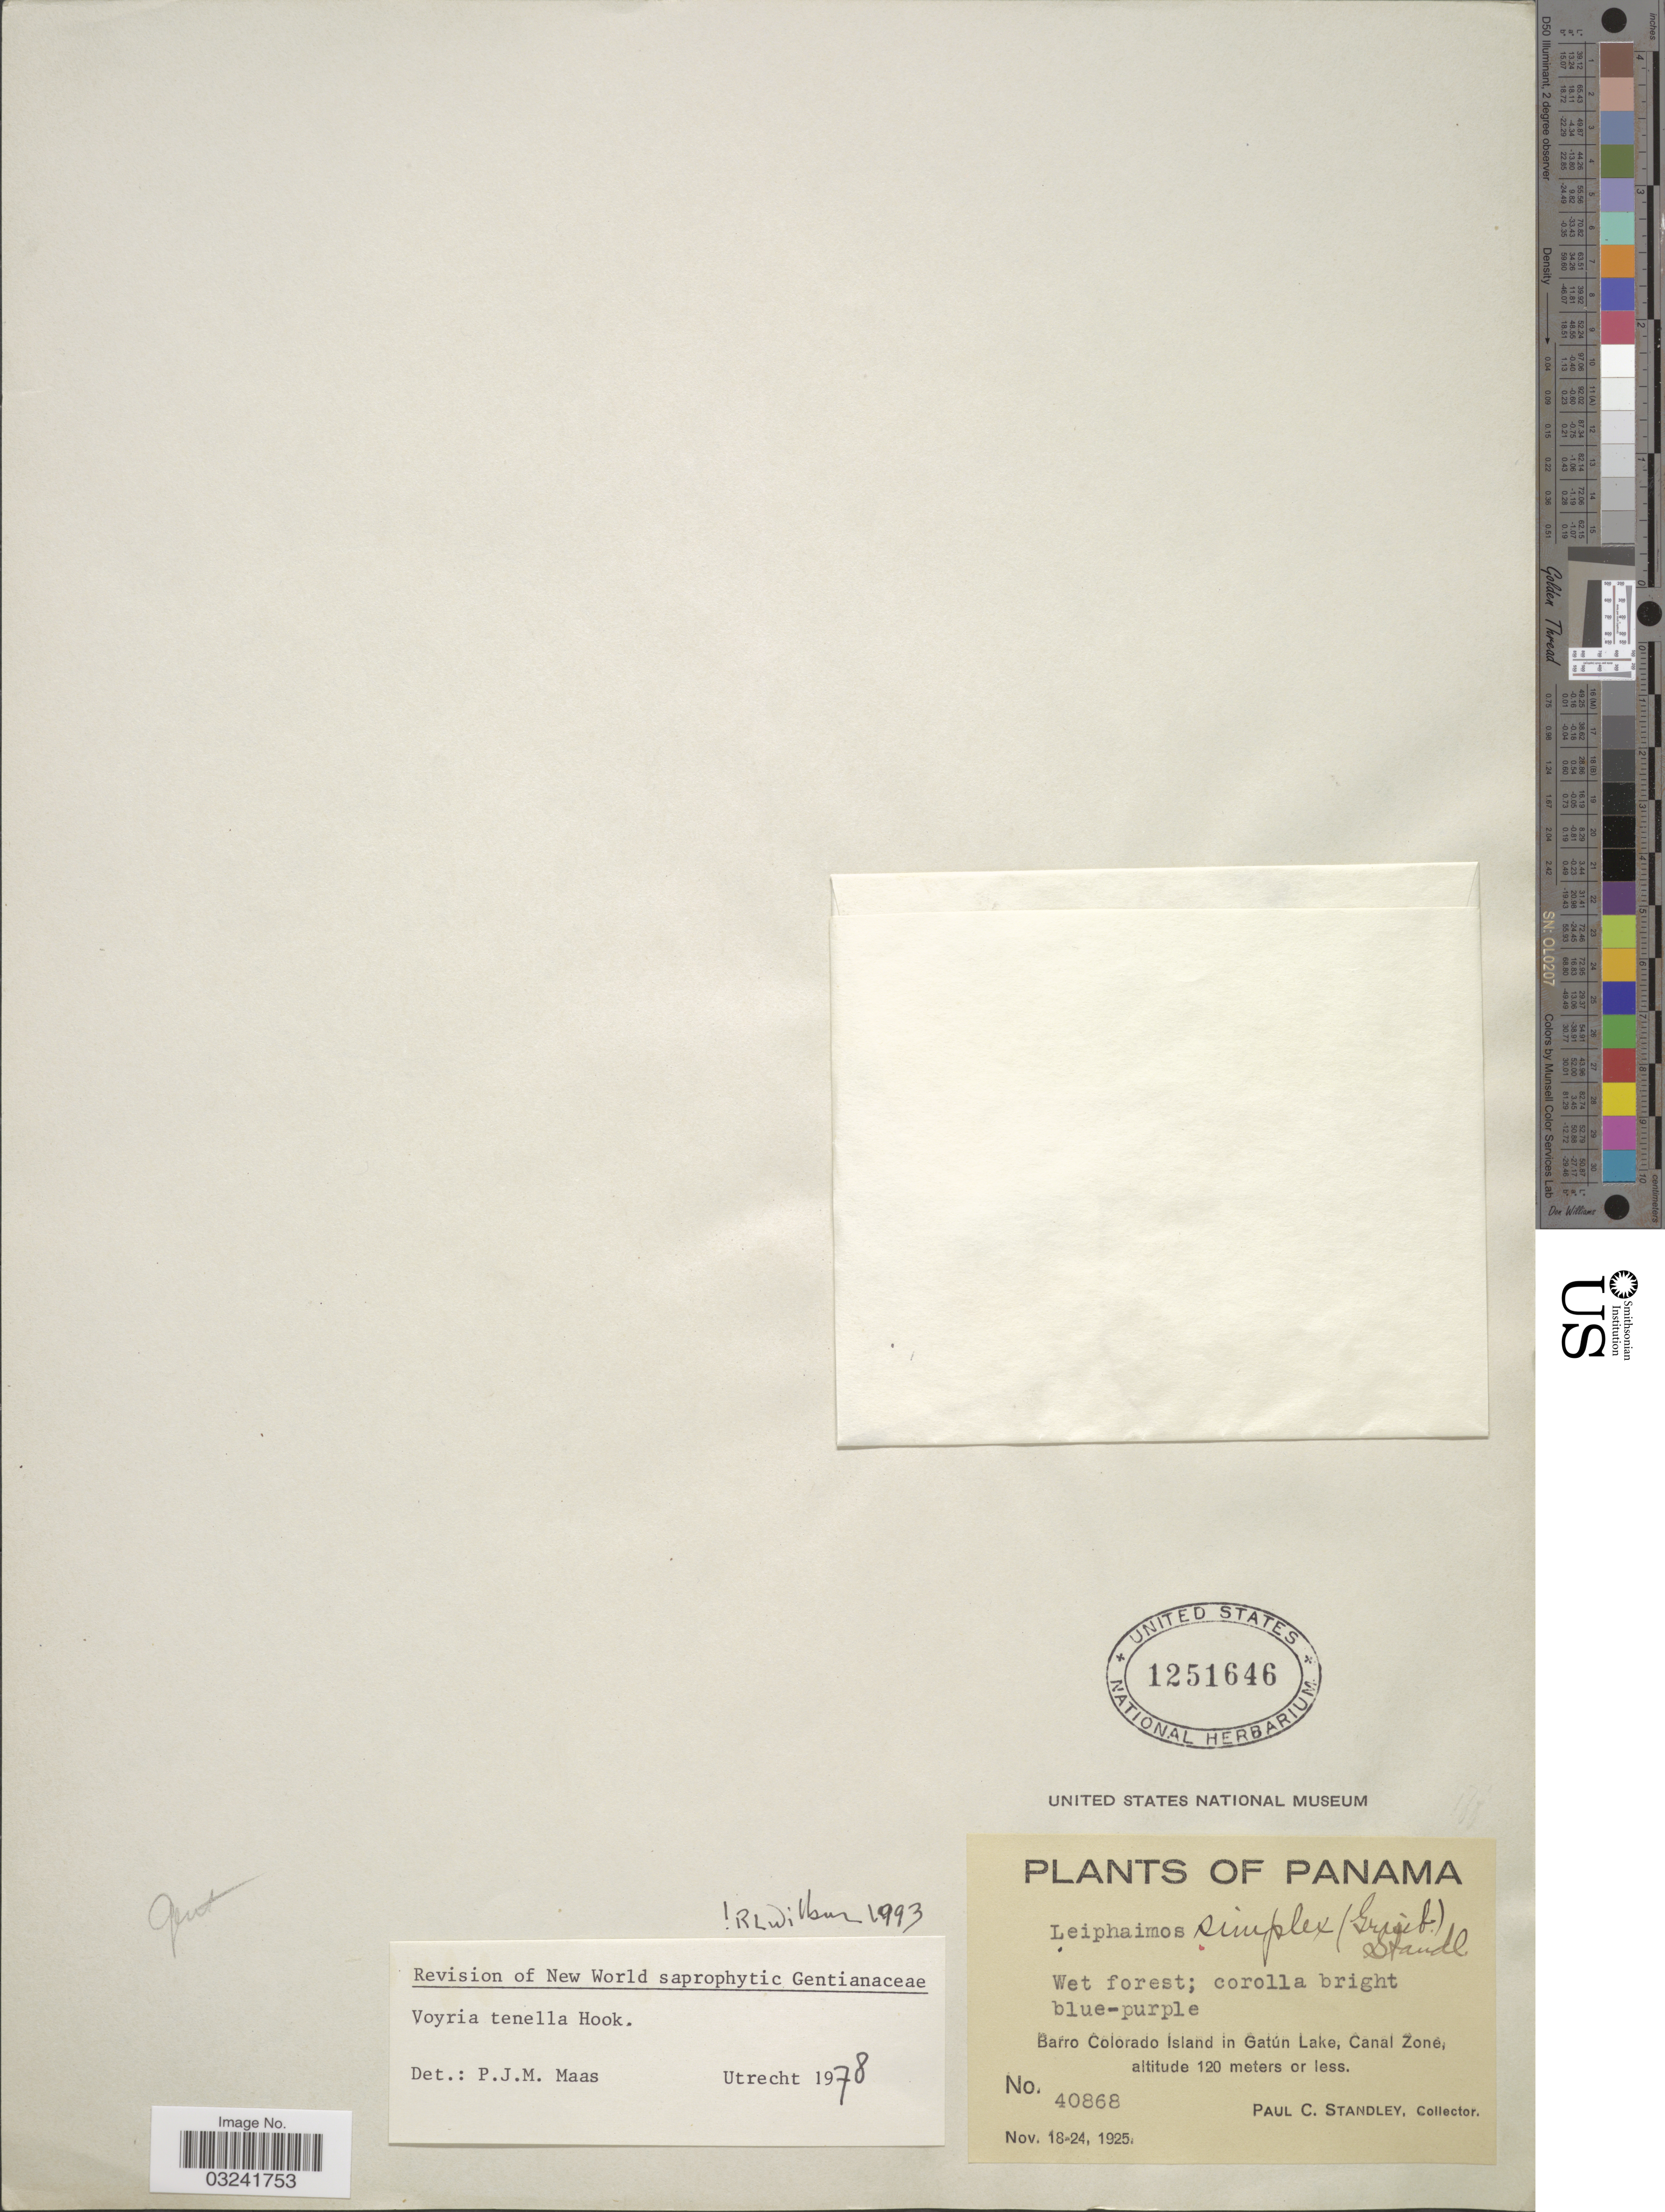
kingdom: Plantae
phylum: Tracheophyta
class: Magnoliopsida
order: Gentianales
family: Gentianaceae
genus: Voyria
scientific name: Voyria tenella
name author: Guilding ex Hook.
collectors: P. C. Standley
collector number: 40868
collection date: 1925-11-18/1925-11-24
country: Panama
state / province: Panamá Oeste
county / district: Canal Zone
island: Barro Colorado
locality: Barro Colorado Island in Gatún Lake, Canal Zone.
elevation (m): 120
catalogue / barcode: US 1251646